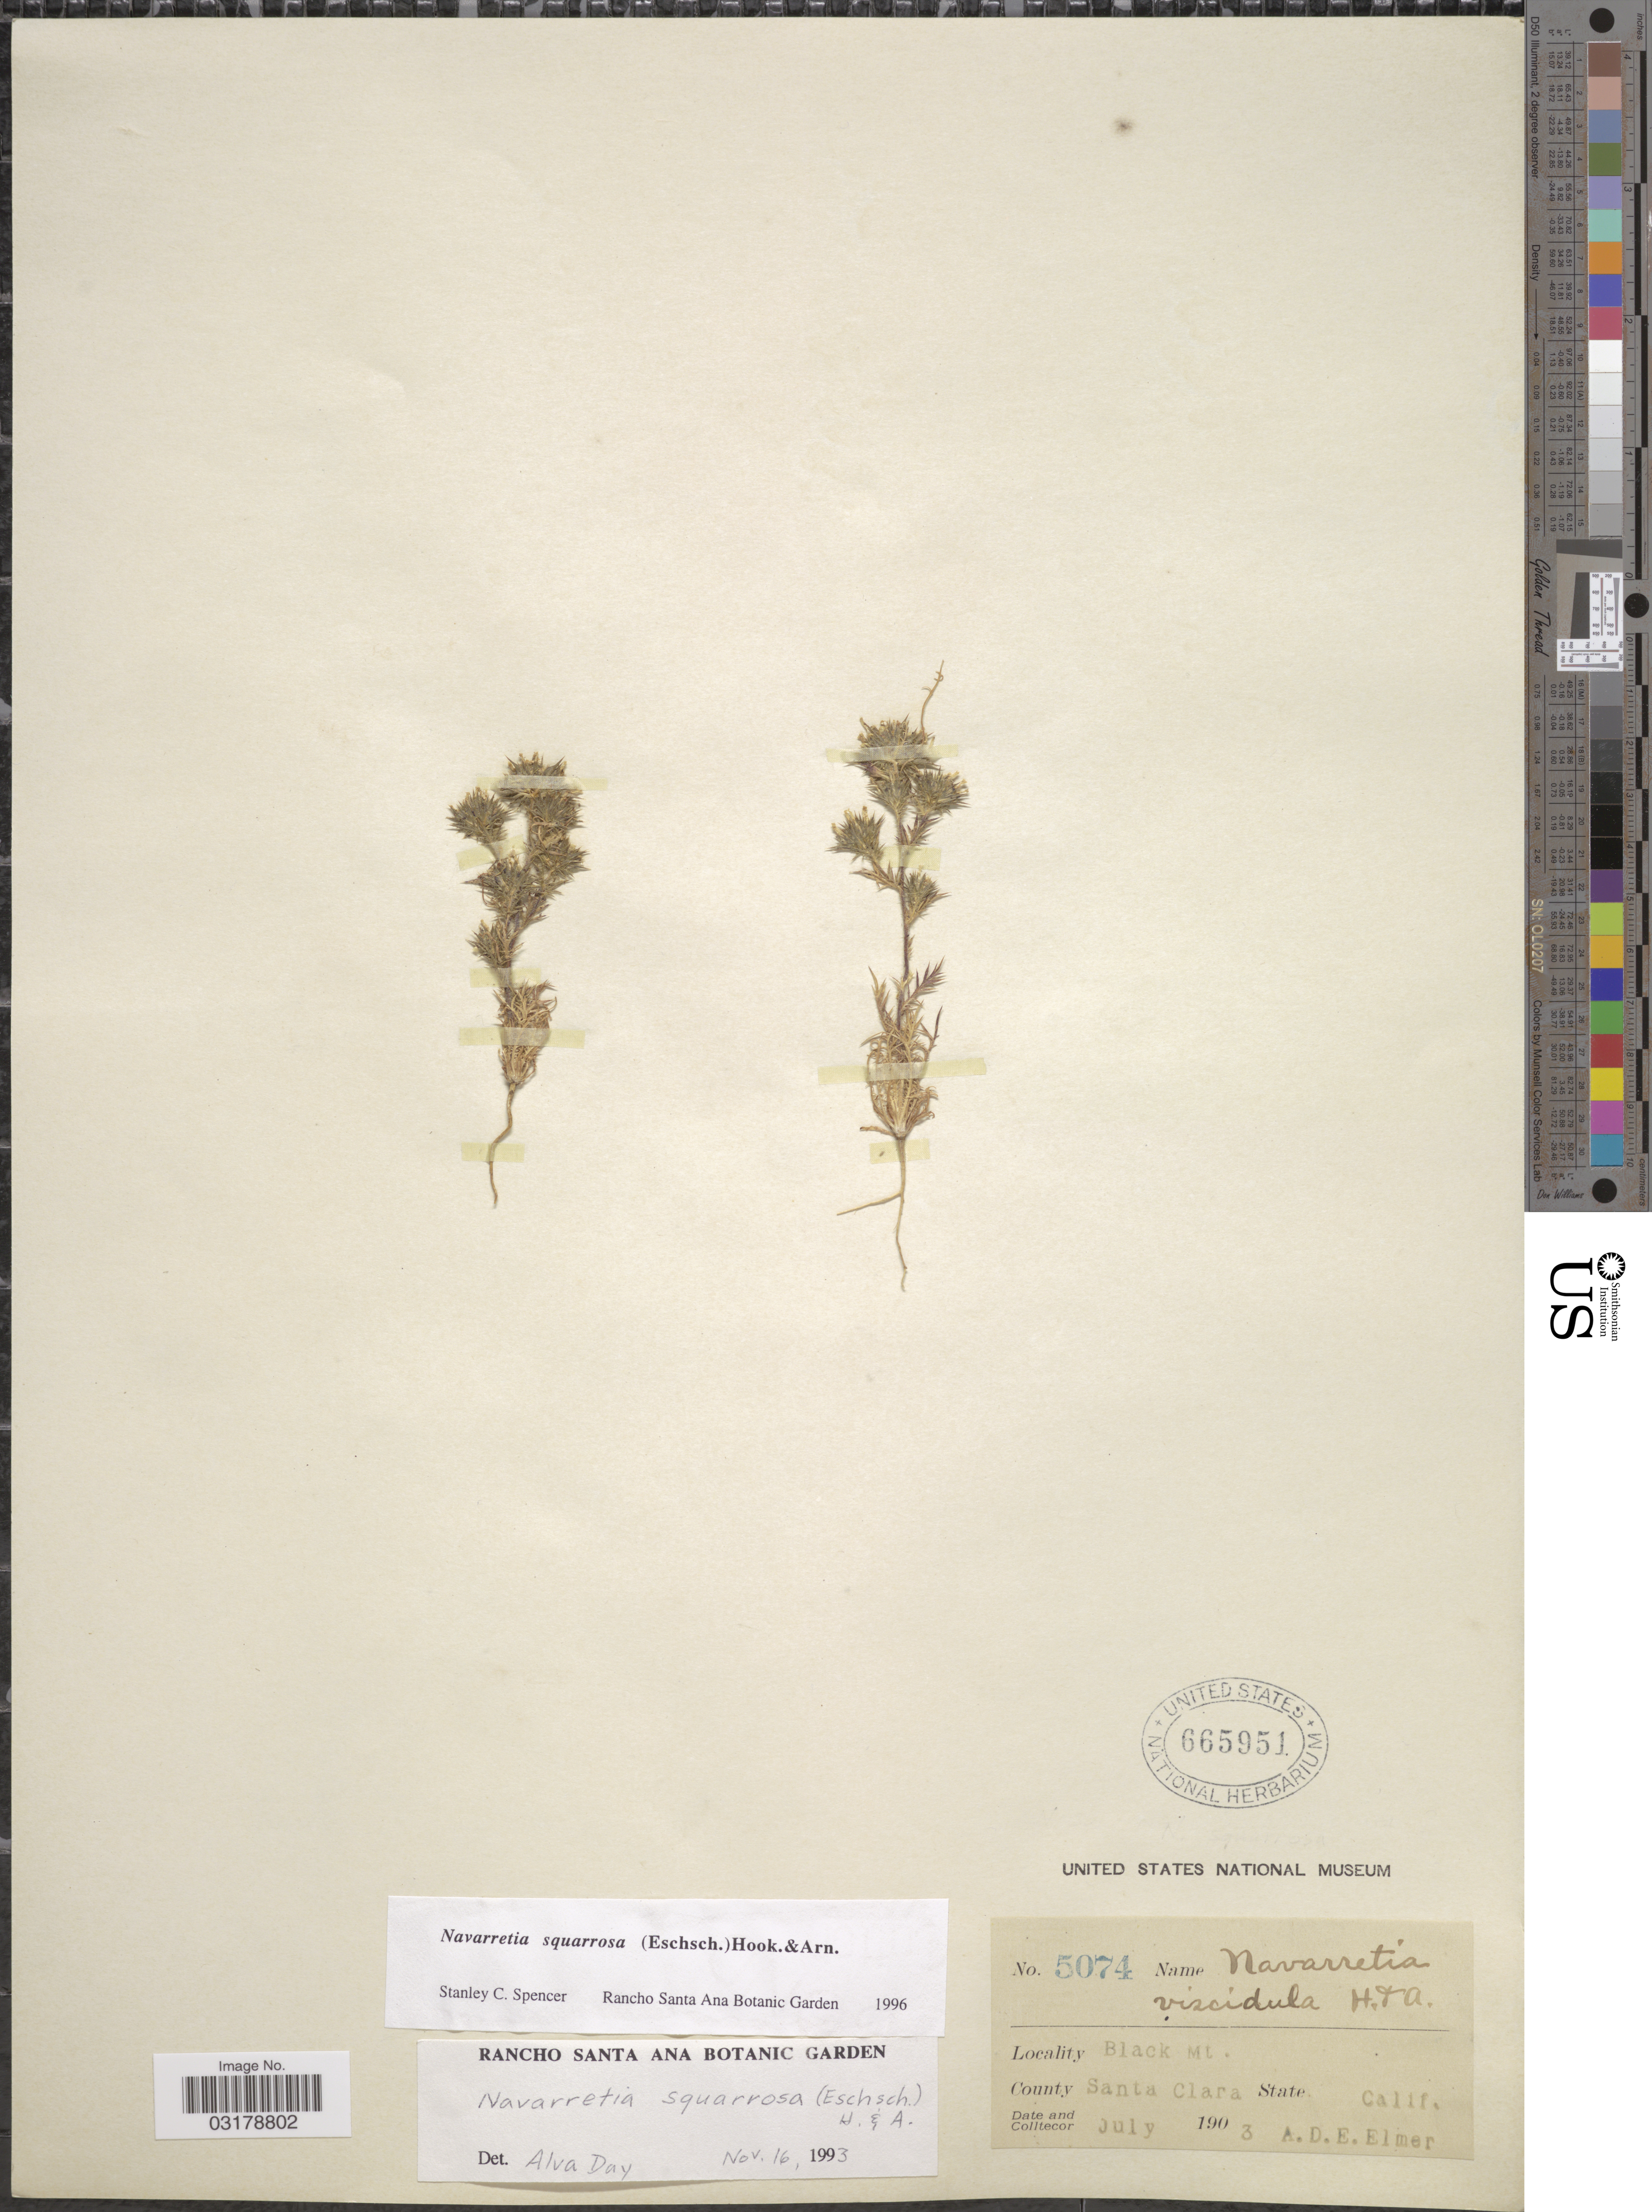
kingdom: Plantae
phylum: Tracheophyta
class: Magnoliopsida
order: Ericales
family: Polemoniaceae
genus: Navarretia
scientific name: Navarretia squarrosa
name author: (Eschsch.) Hook. & Arn.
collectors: A. D. E. Elmer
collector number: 5074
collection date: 1903-07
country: United States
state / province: California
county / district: Santa Clara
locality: Black mt. County Santa Clara.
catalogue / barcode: US 665951